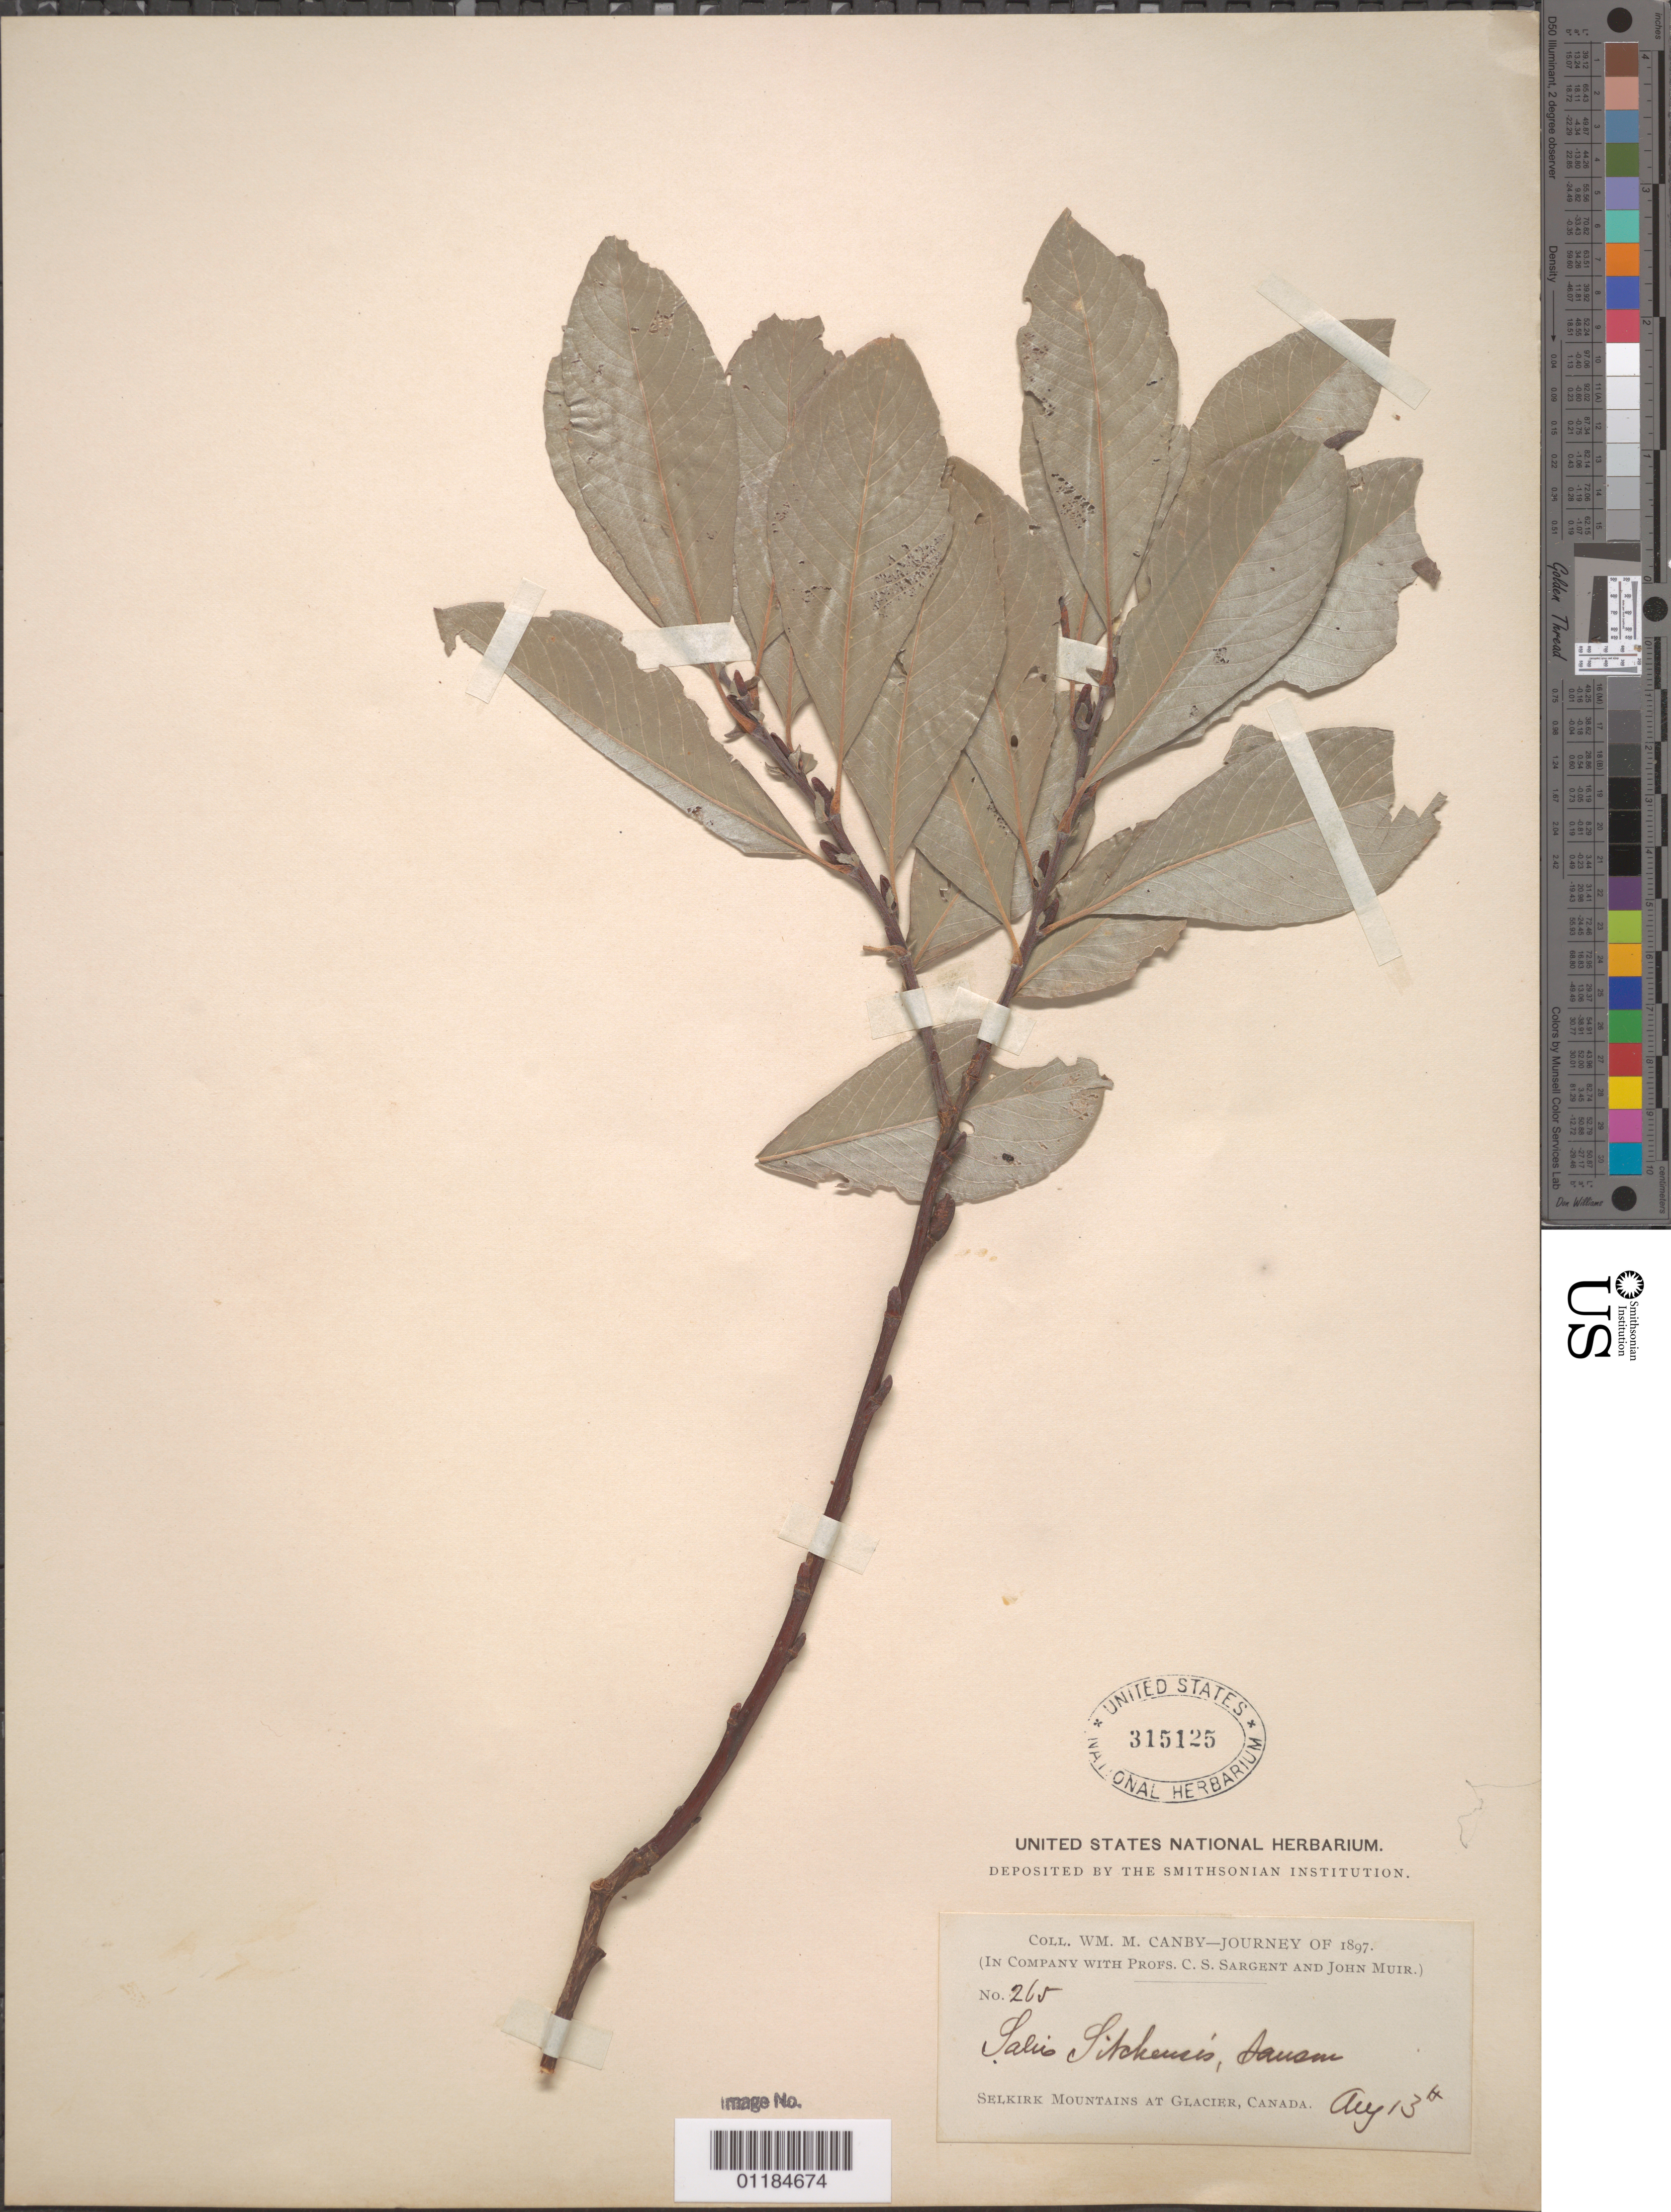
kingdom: Plantae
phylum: Tracheophyta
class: Magnoliopsida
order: Malpighiales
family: Salicaceae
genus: Salix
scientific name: Salix sitchensis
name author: Sanson ex Bong.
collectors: W. M. Canby, C. S. Sargent & J. Muir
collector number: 265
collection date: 1897-08-13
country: Canada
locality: Selkirk Mts. at Glacier.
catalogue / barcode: US 315125